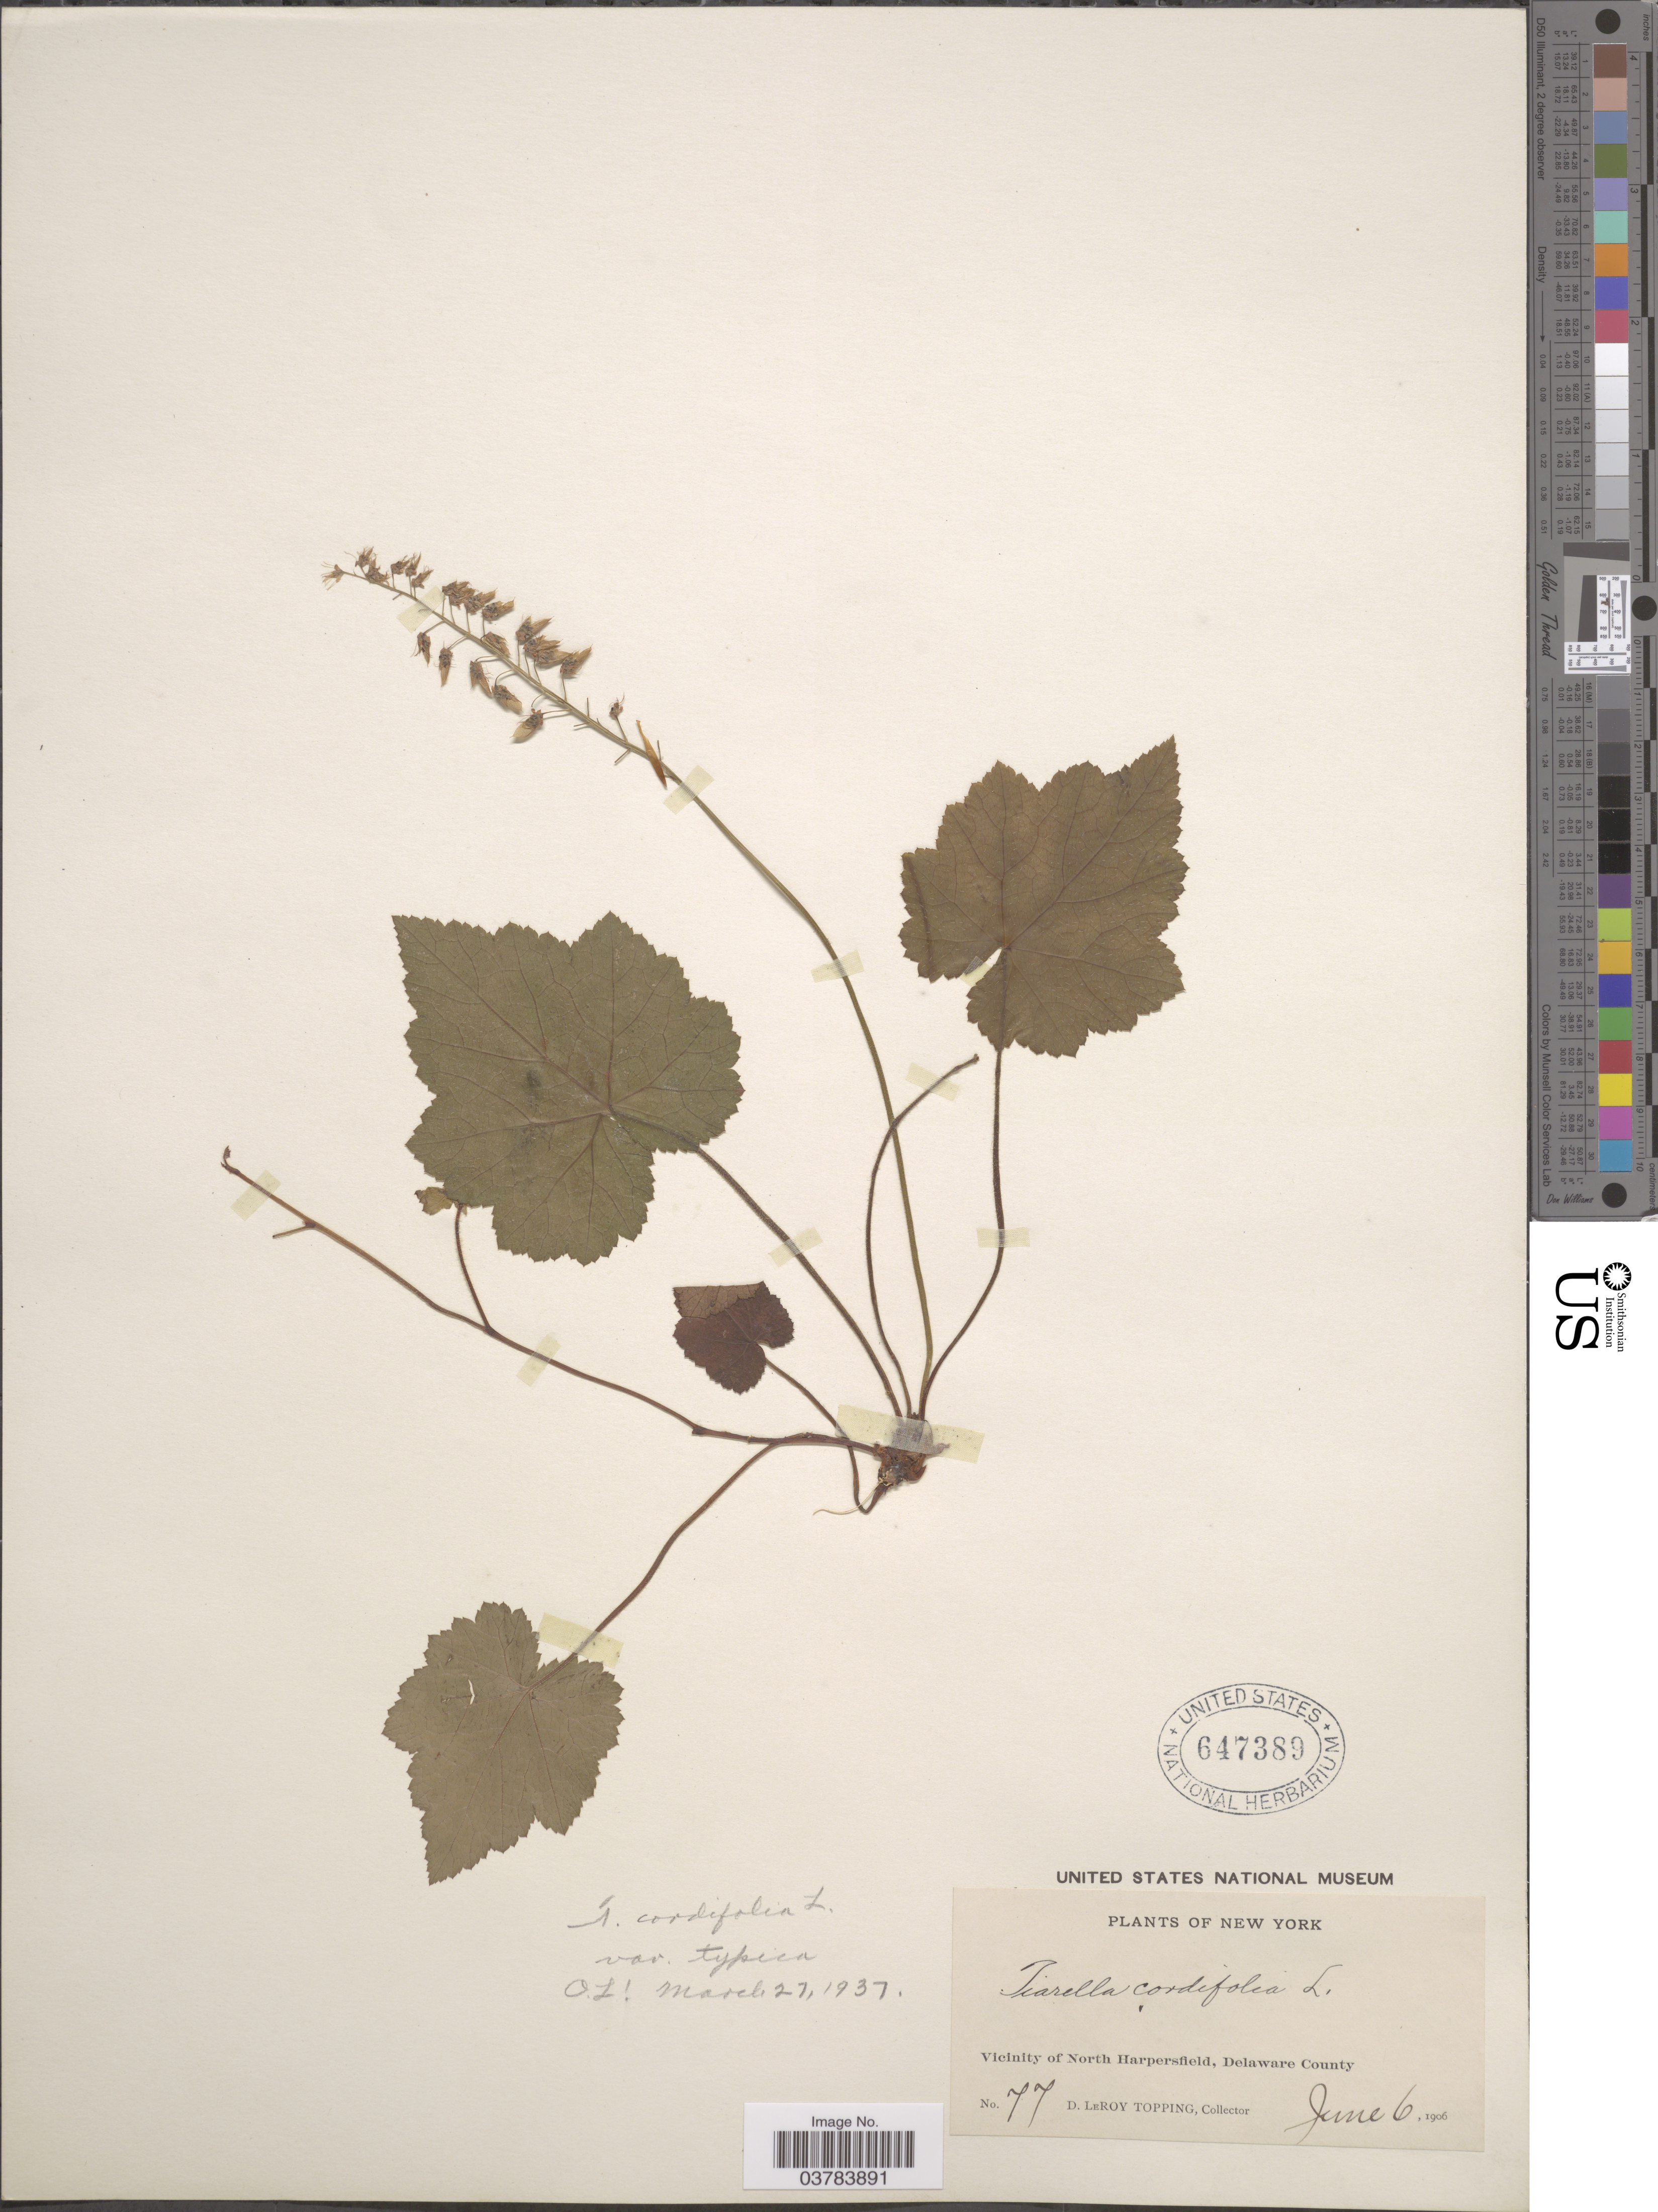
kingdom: Plantae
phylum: Tracheophyta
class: Magnoliopsida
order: Saxifragales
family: Saxifragaceae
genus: Tiarella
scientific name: Tiarella cordifolia var. typica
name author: Lakela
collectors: D. L. Topping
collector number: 77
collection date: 1906-06-06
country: United States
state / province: New York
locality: Vicinity of North Harpersfield, Delaware County.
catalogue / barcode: US 647389